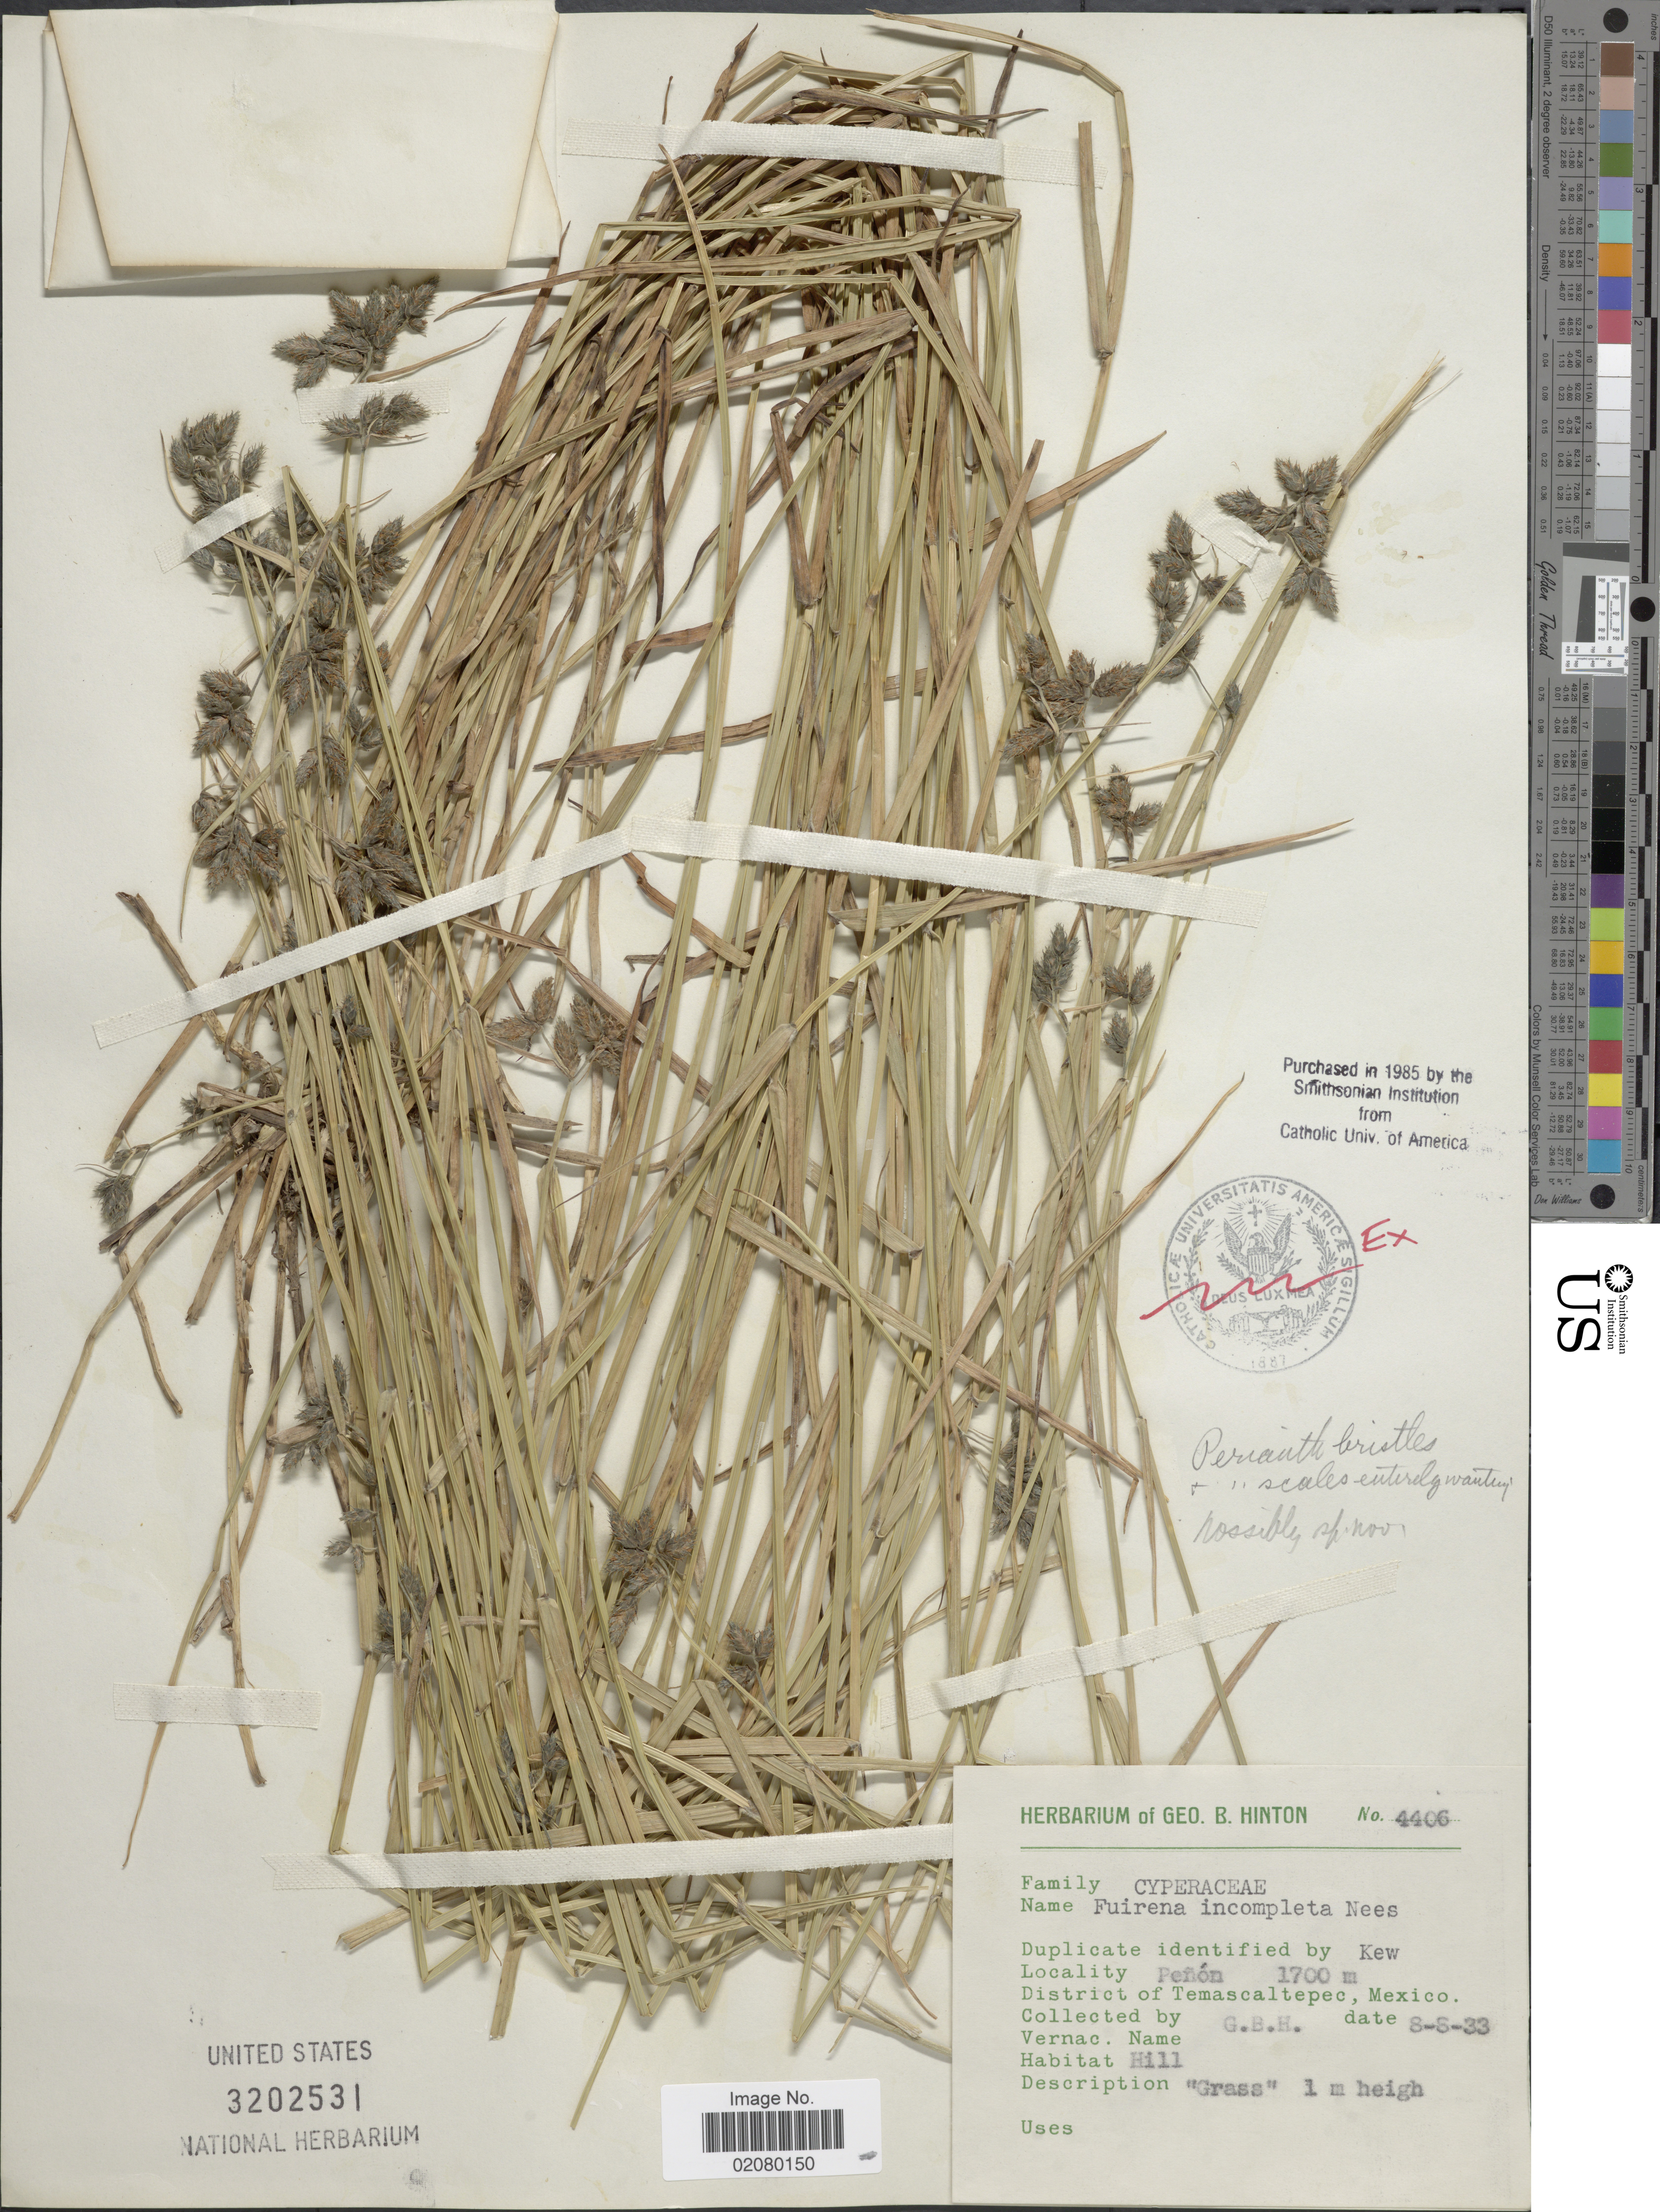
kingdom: Plantae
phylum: Tracheophyta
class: Liliopsida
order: Poales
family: Cyperaceae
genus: Fuirena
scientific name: Fuirena incompleta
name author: Nees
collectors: G. B. Hinton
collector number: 4406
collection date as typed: Transcribed d/m/y: 8/8/33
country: Mexico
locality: Penon, District of Temascaltepec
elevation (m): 1700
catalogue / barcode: US 3202531